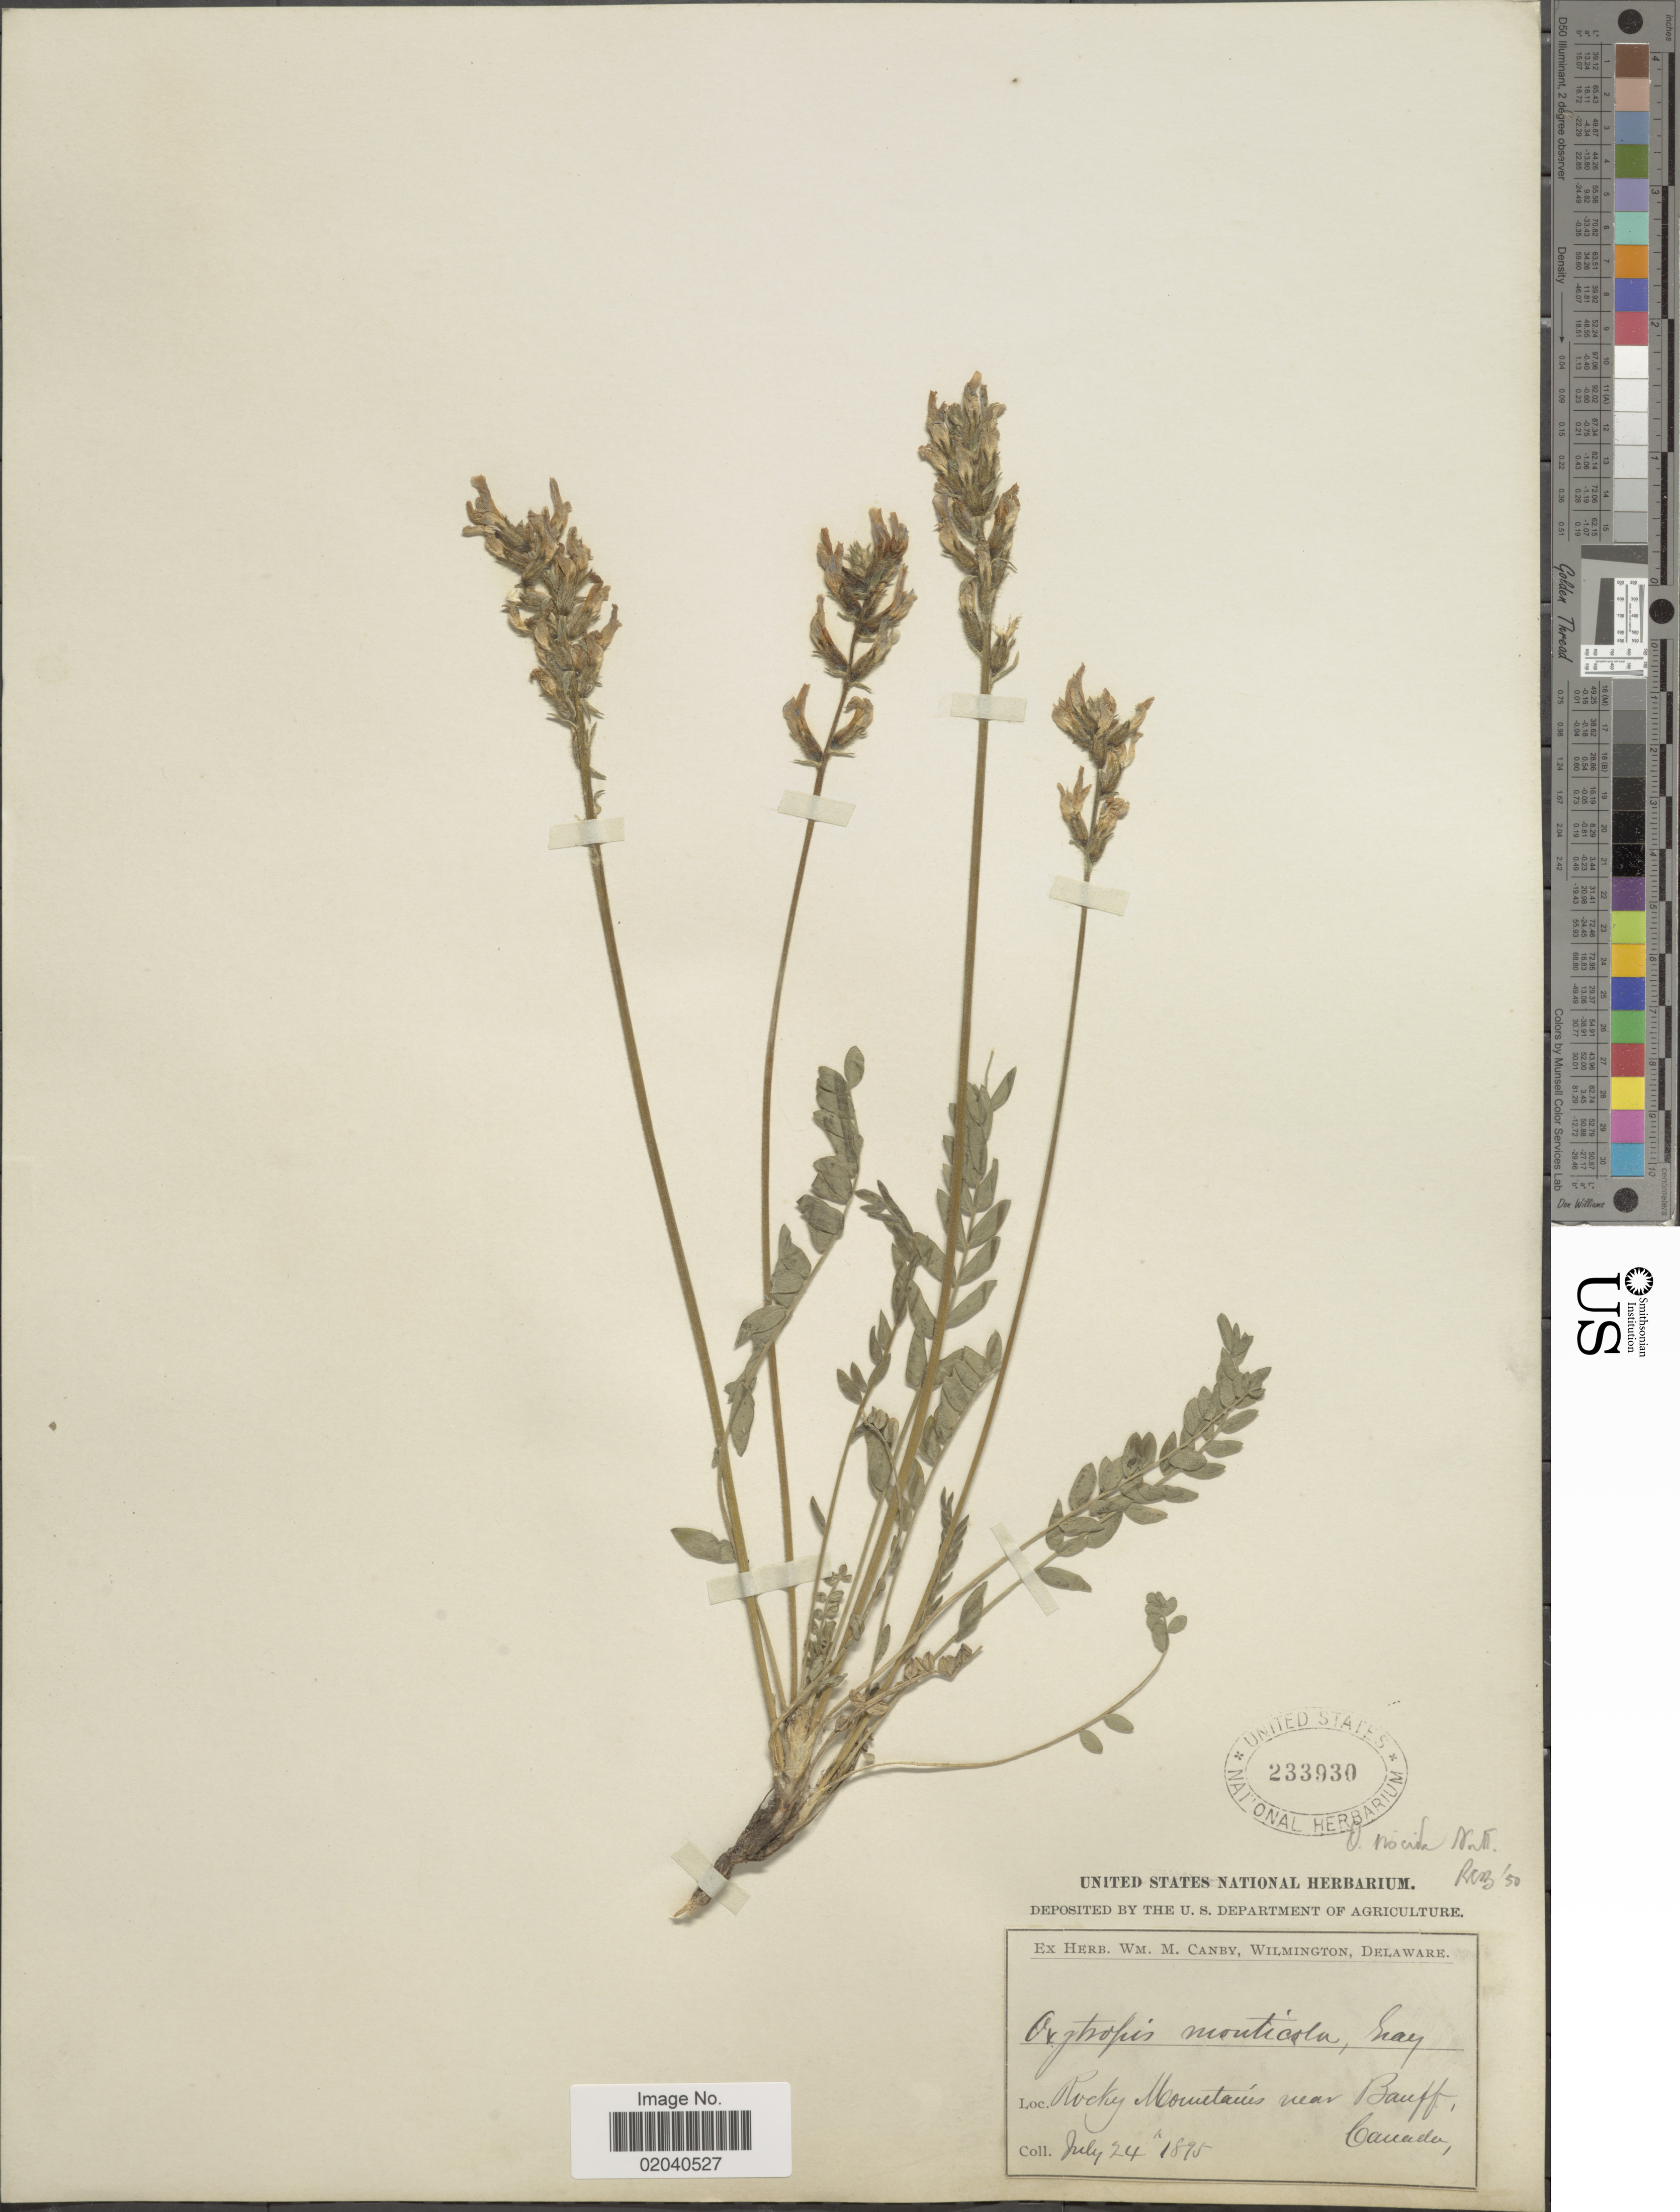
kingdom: Plantae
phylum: Tracheophyta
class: Magnoliopsida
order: Fabales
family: Fabaceae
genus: Oxytropis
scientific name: Oxytropis viscida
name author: Nutt.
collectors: ex herb. W.M. Canby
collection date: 1895-07-24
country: Canada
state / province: Alberta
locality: Rocky Mountains near Banff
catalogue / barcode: US 233930